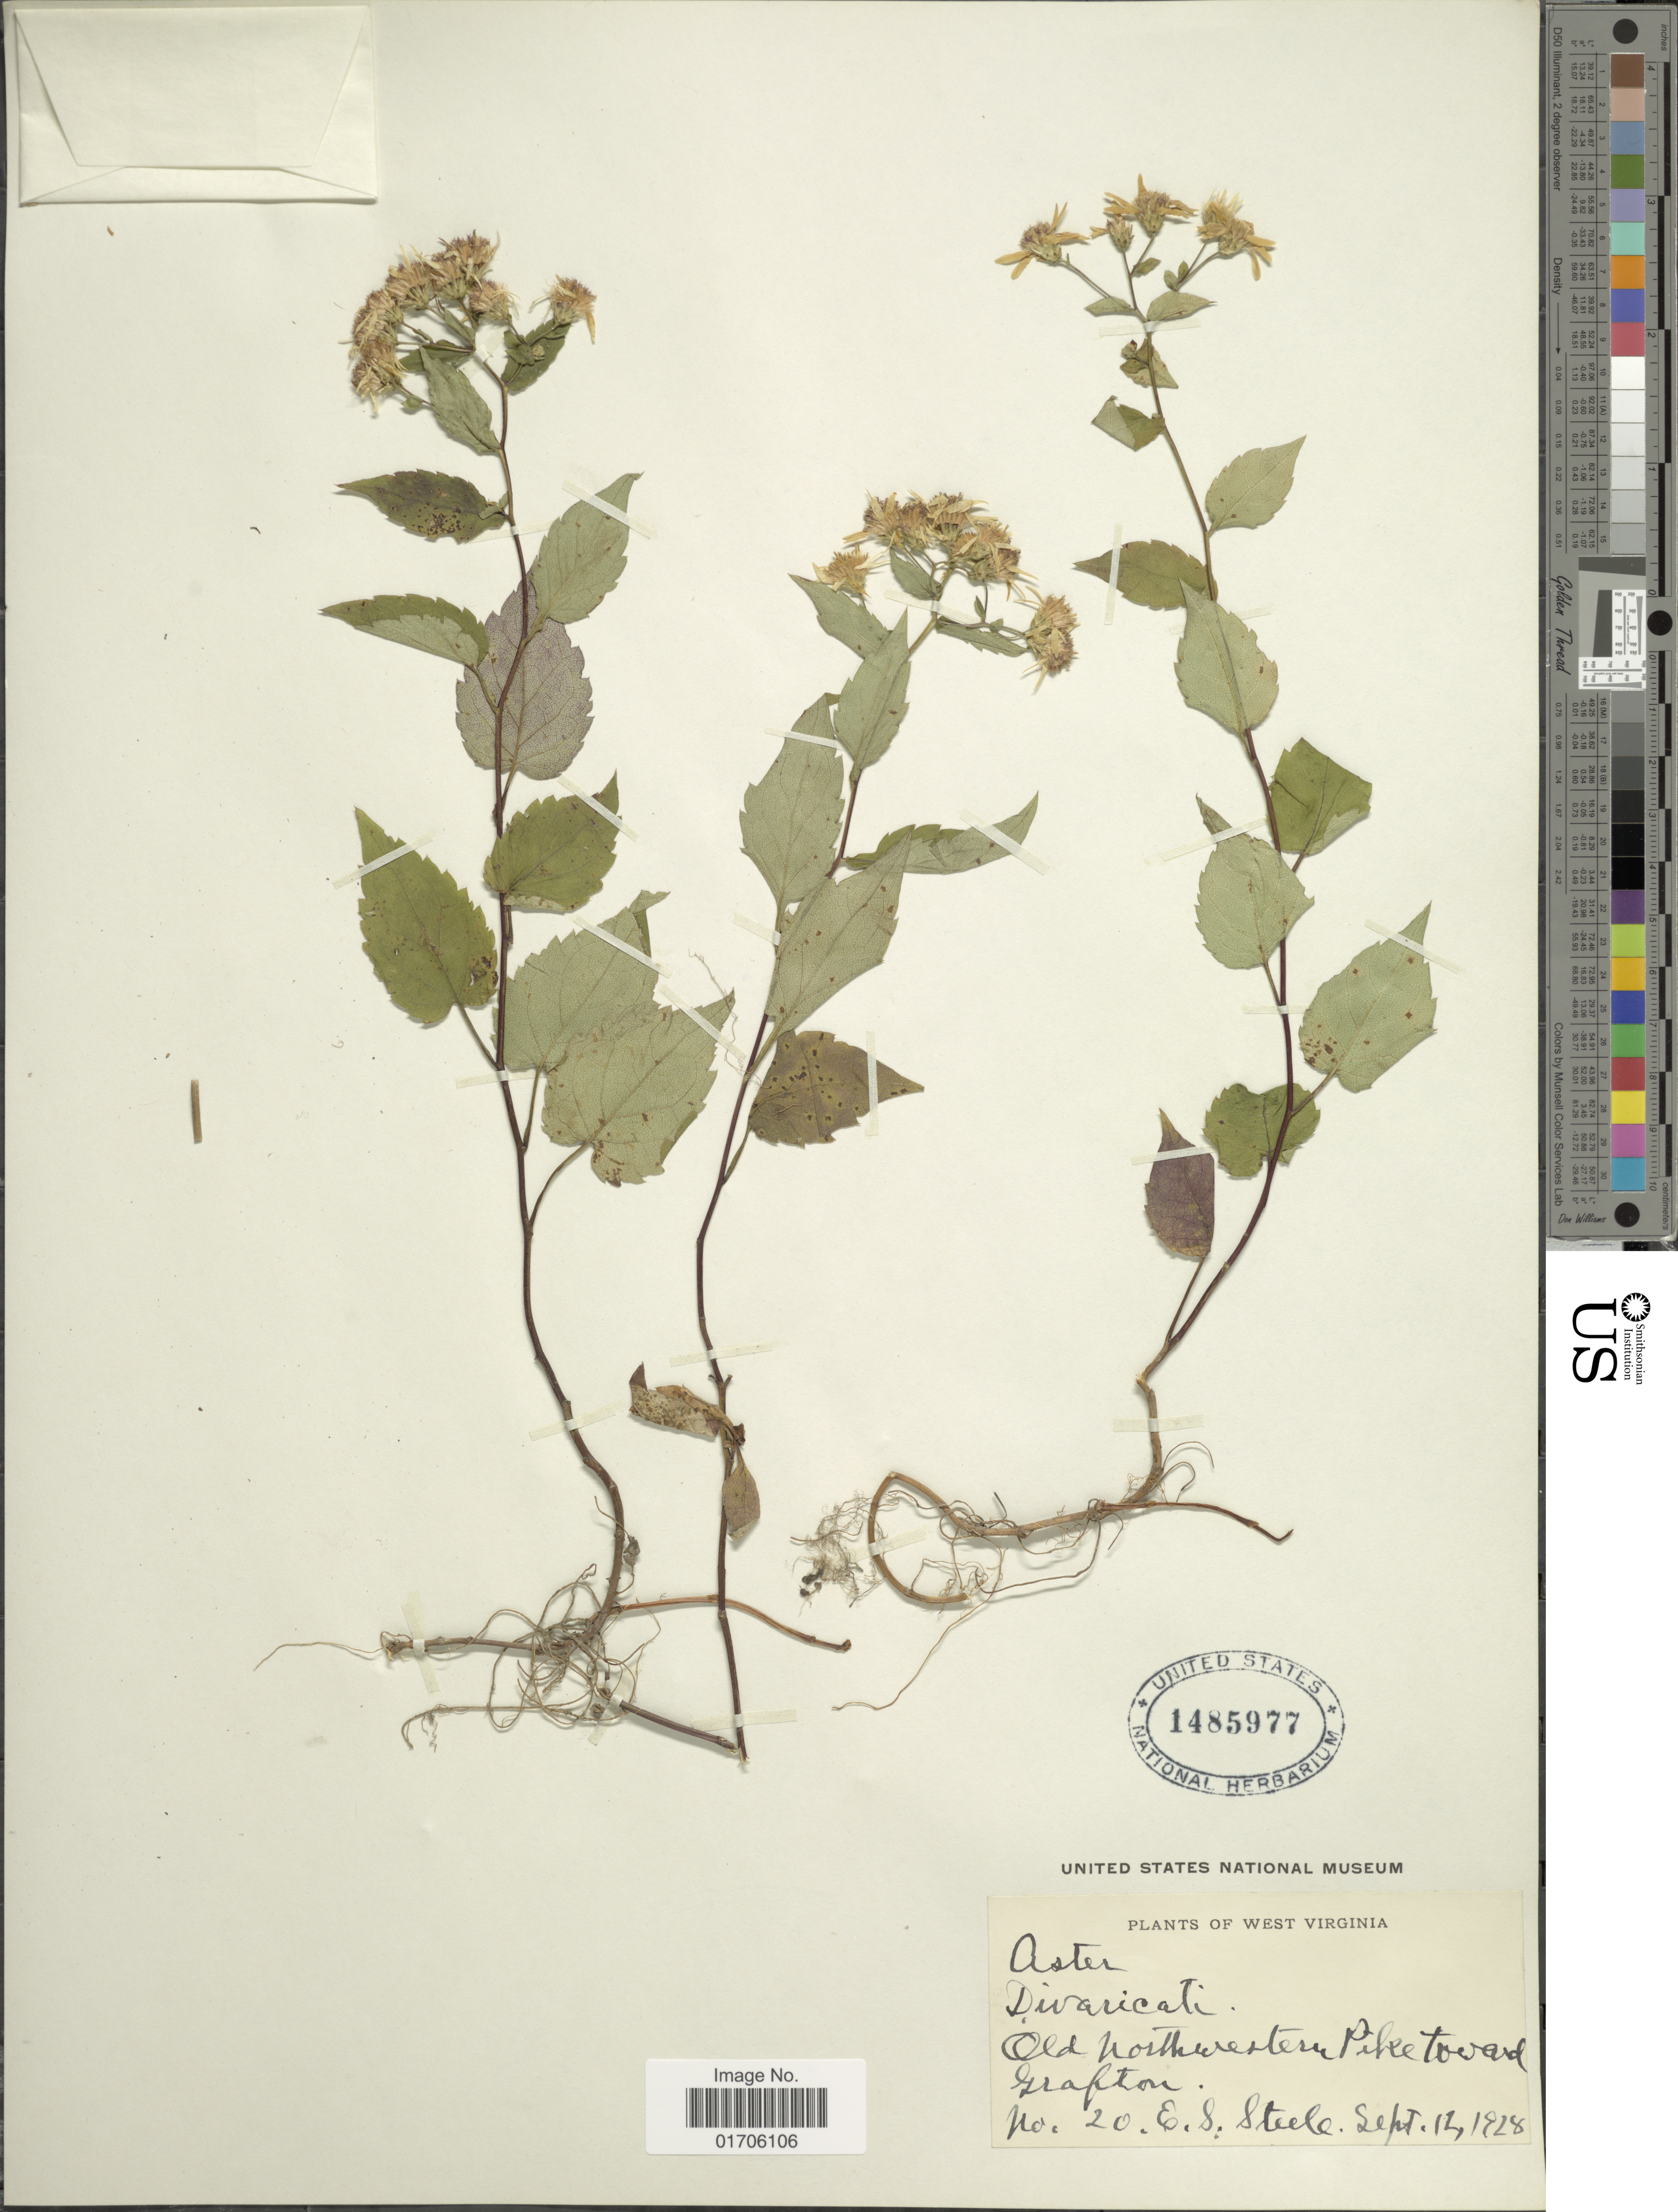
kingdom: Plantae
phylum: Tracheophyta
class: Magnoliopsida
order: Asterales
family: Asteraceae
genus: Eurybia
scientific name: Eurybia sp.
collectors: E. Steele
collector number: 20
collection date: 1928-09-12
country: United States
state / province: West Virginia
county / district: Preston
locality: Old Northwestern Pike toward Grafton.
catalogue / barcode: US 1485977